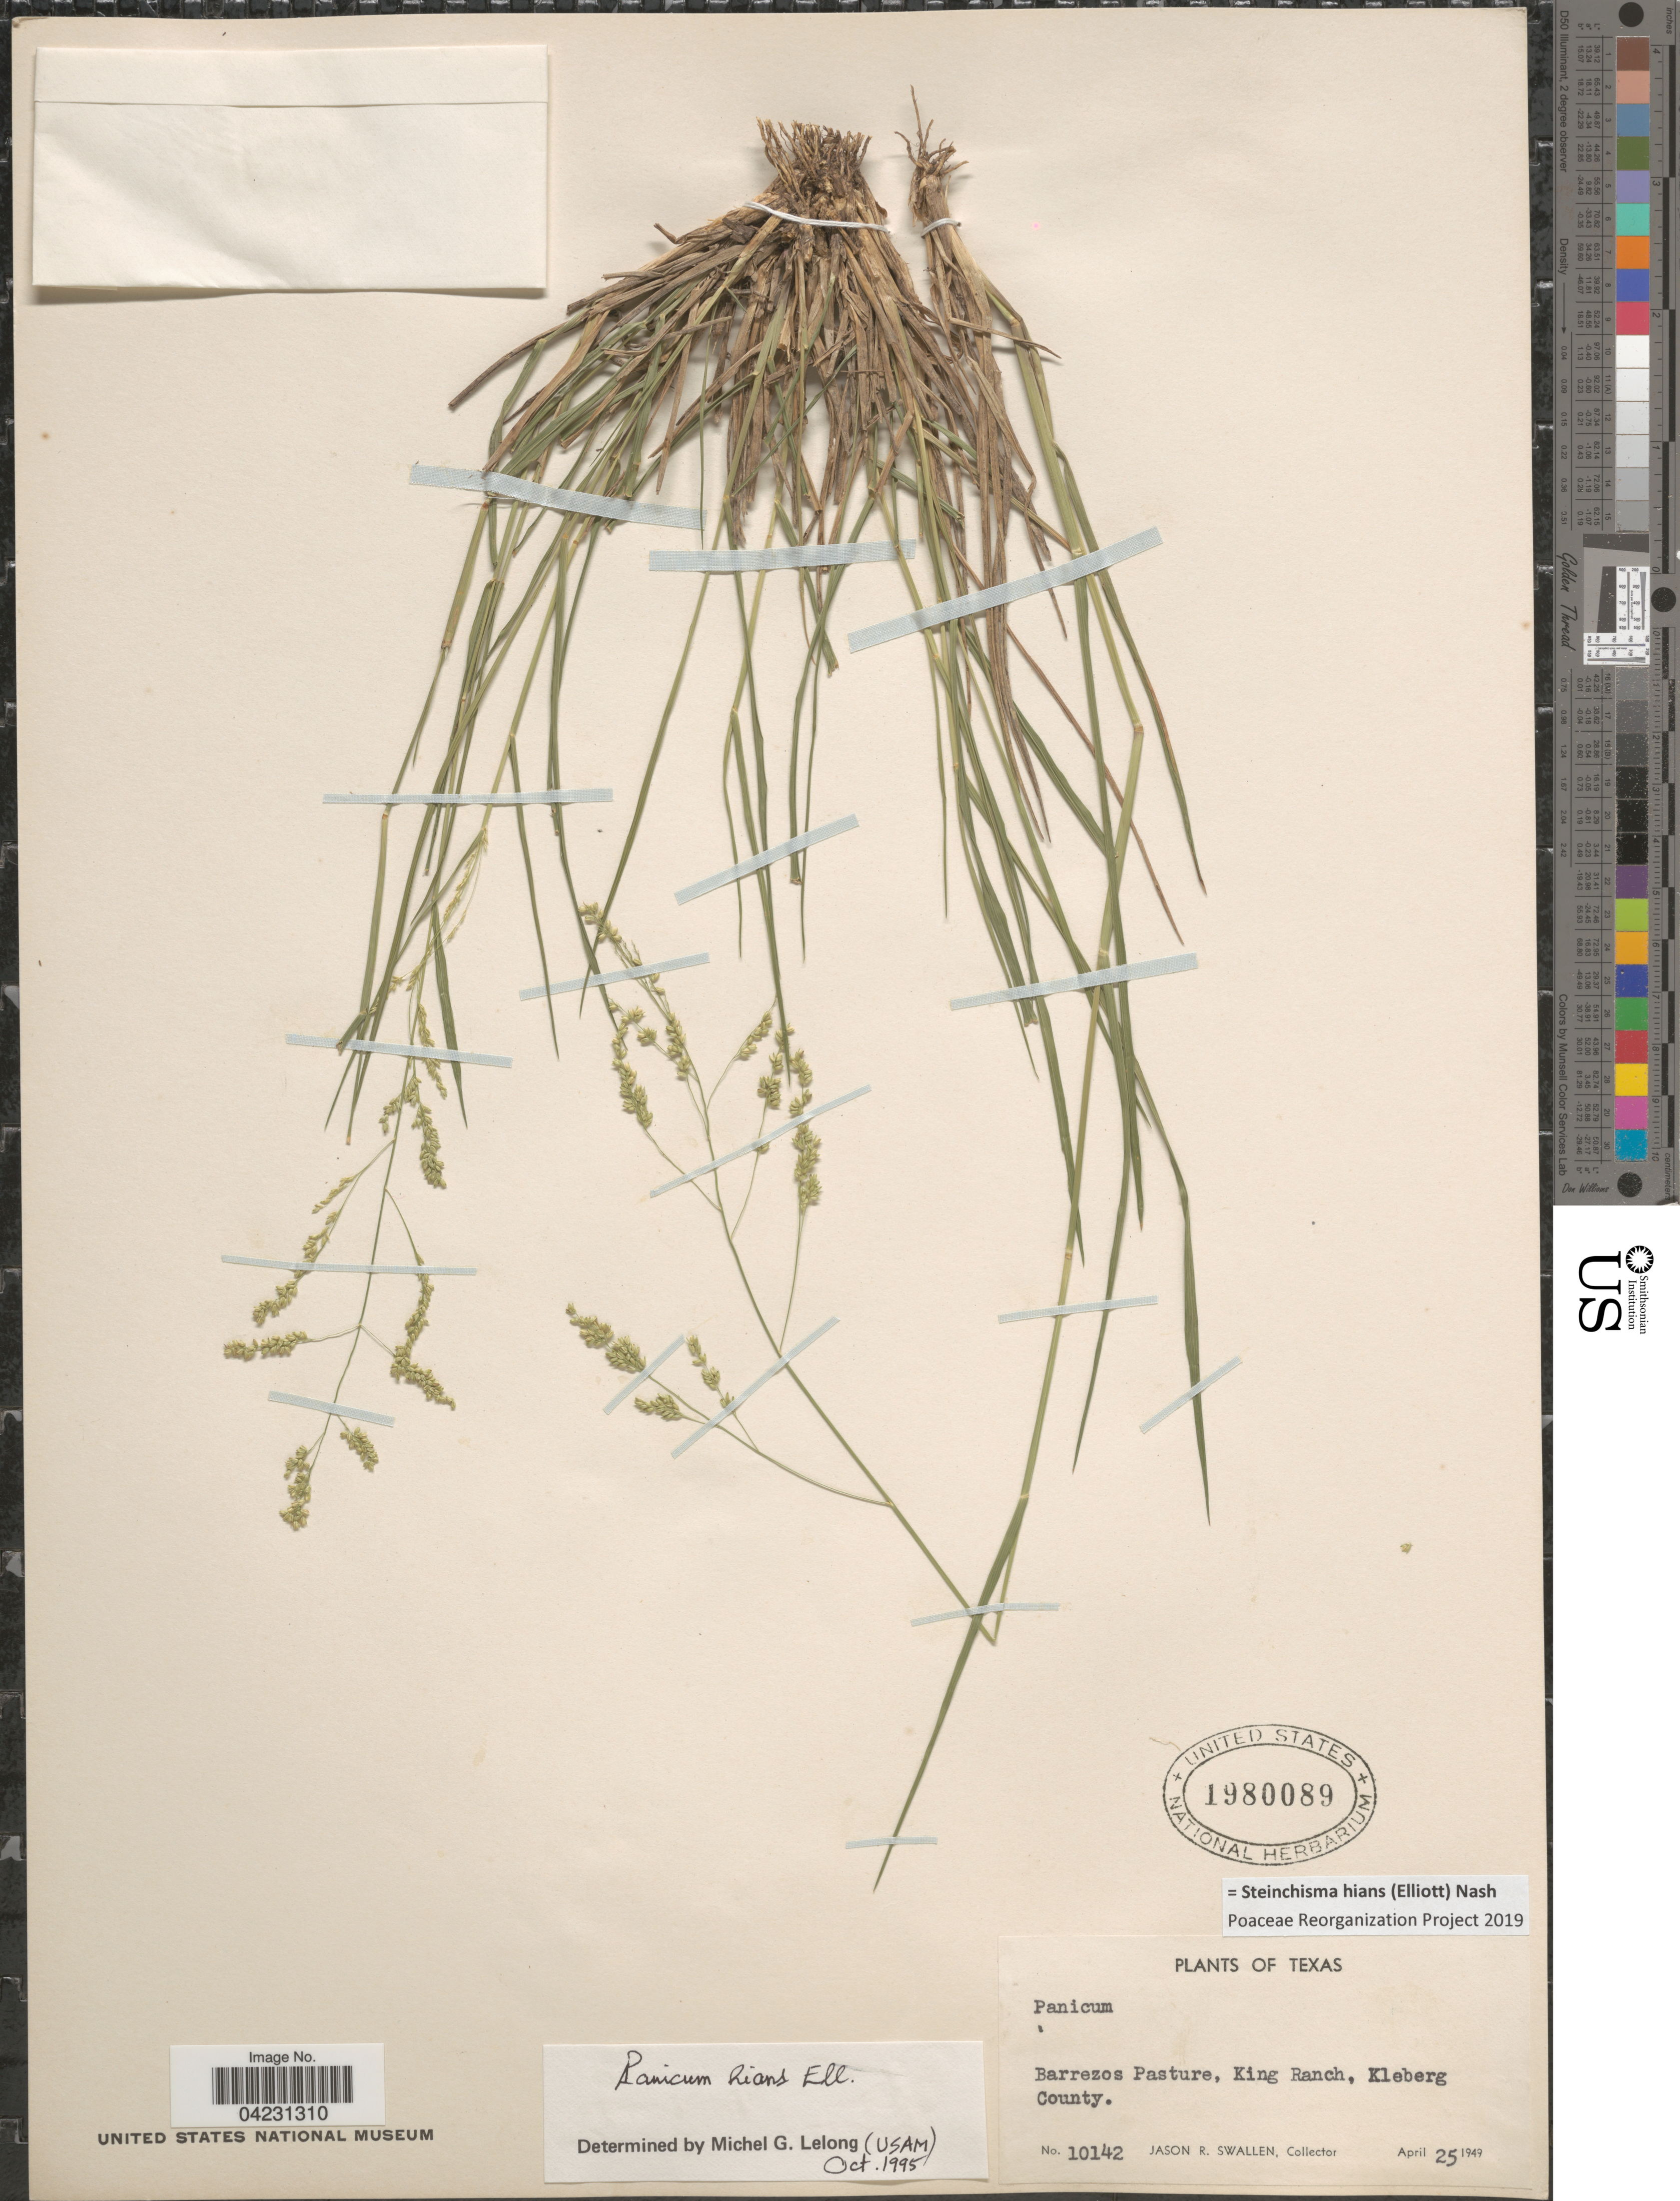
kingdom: Plantae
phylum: Tracheophyta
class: Liliopsida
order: Poales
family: Poaceae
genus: Steinchisma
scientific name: Steinchisma hians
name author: (Elliott) Nash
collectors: J. R. Swallen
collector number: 10142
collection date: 1949-04-25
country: United States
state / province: Texas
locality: Barrezos Pasture, King Ranch, Kleberg County.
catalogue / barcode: US 1980089